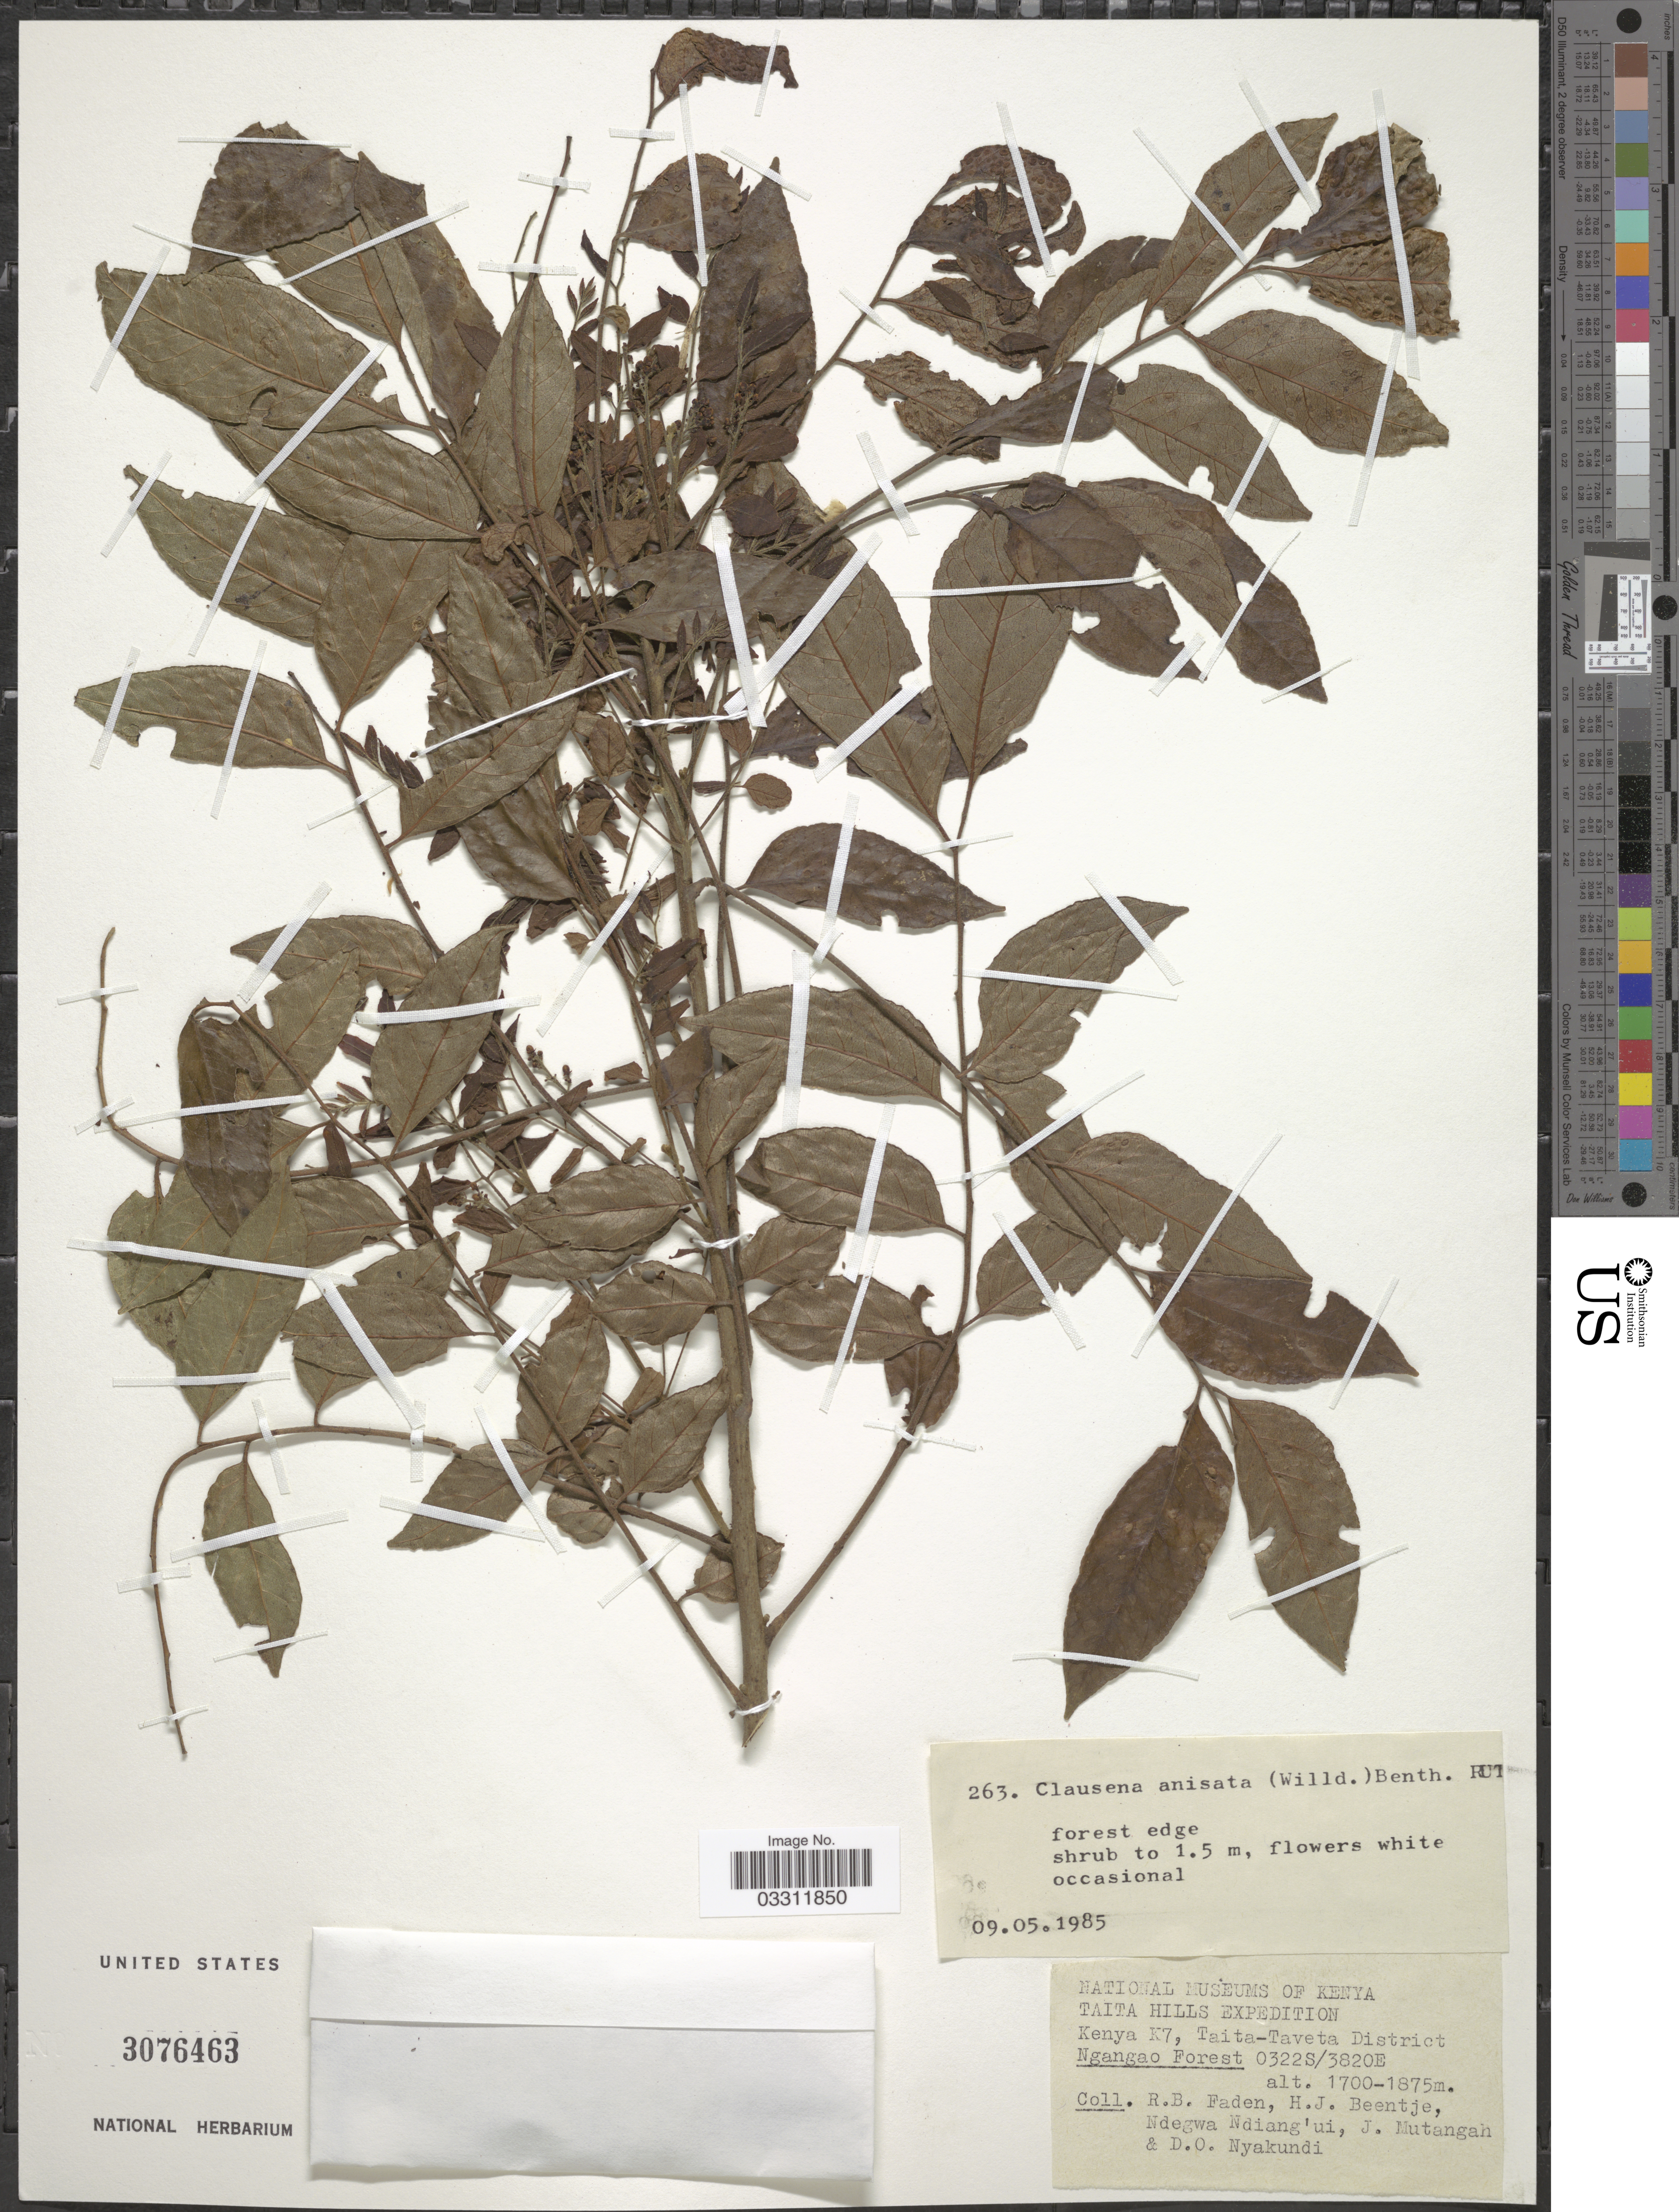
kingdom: Plantae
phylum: Tracheophyta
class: Magnoliopsida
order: Sapindales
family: Rutaceae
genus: Clausena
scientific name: Clausena anisata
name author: (Willd.) Benth.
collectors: R. B. Faden, H. J. Beentje, Ndegwa Ndiang'ui, J. Mutangah & D. Nyakundi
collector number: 263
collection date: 1985-05-09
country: Kenya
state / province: Taita Taveta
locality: Taita Hills. K7, Taita-Taveta District. Ngangao Forest.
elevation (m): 1700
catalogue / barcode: US 3076463